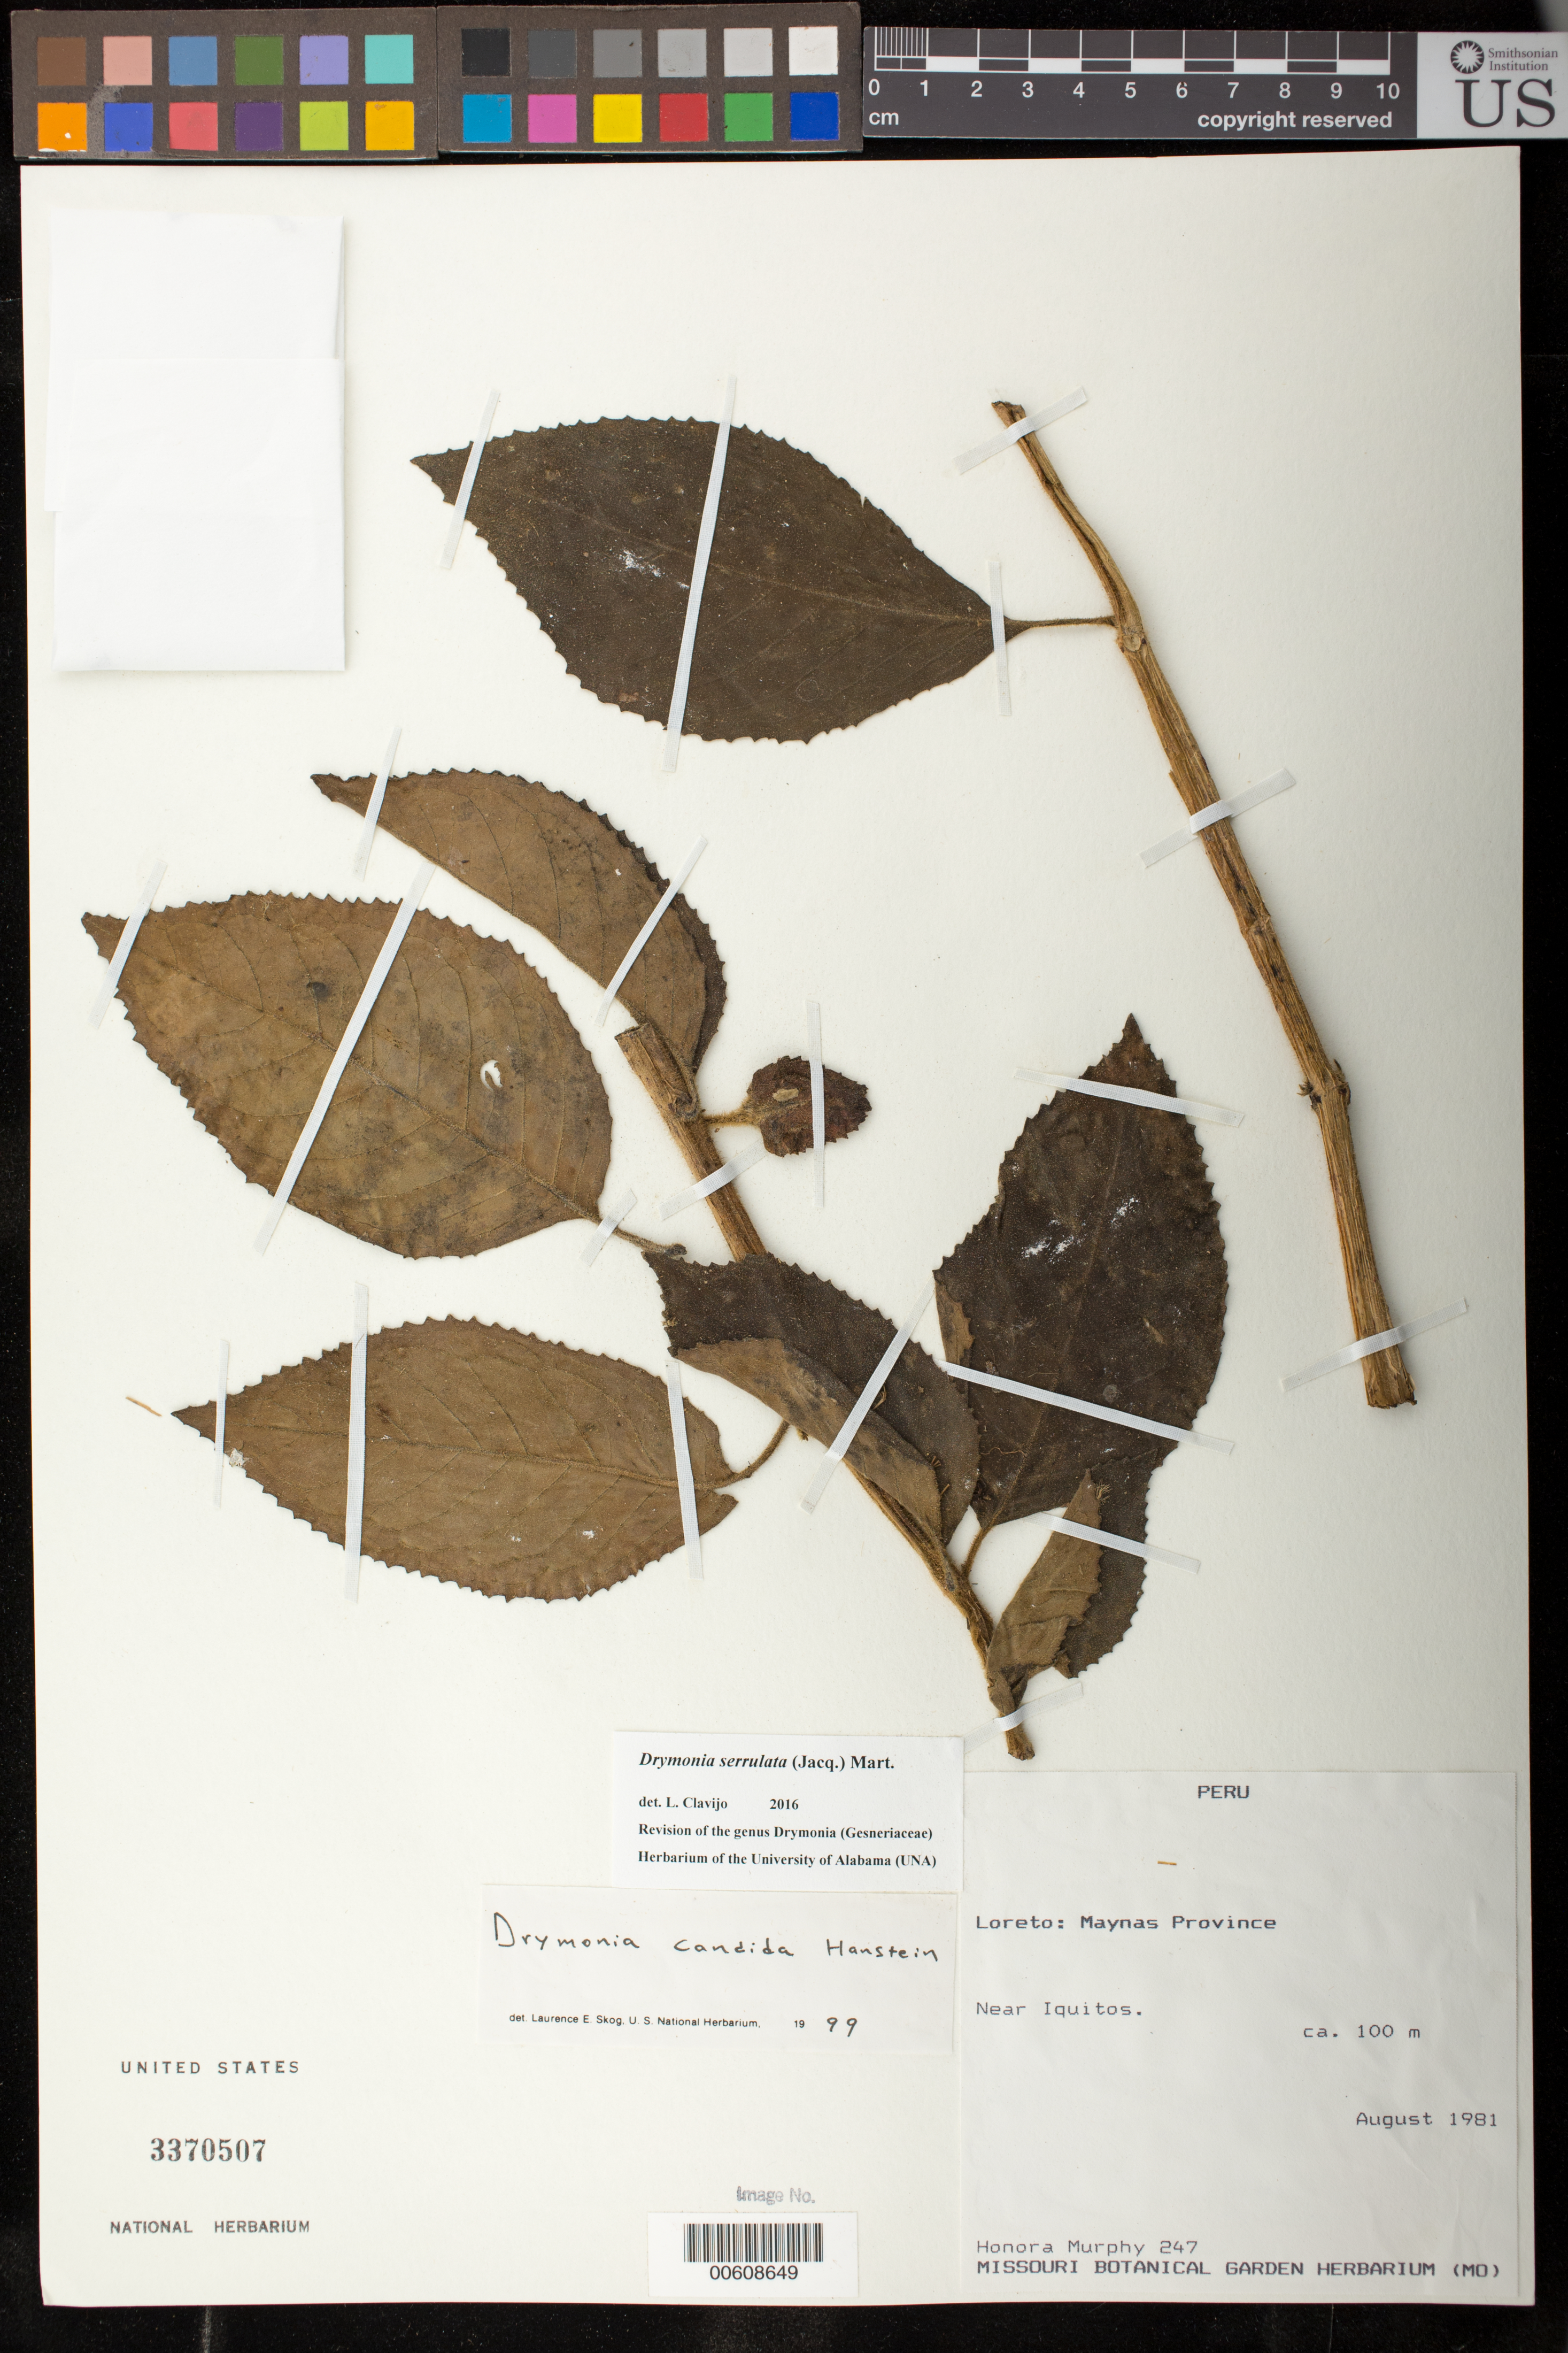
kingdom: Plantae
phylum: Tracheophyta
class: Magnoliopsida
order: Lamiales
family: Gesneriaceae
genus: Drymonia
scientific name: Drymonia serrulata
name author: (Jacq.) Mart.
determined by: Clavijo, L.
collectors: H. Murphy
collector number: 247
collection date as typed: Aug 1981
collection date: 1981-08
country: Peru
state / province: Loreto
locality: Prov. Maynas; near Iquitos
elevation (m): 100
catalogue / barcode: US 3370507